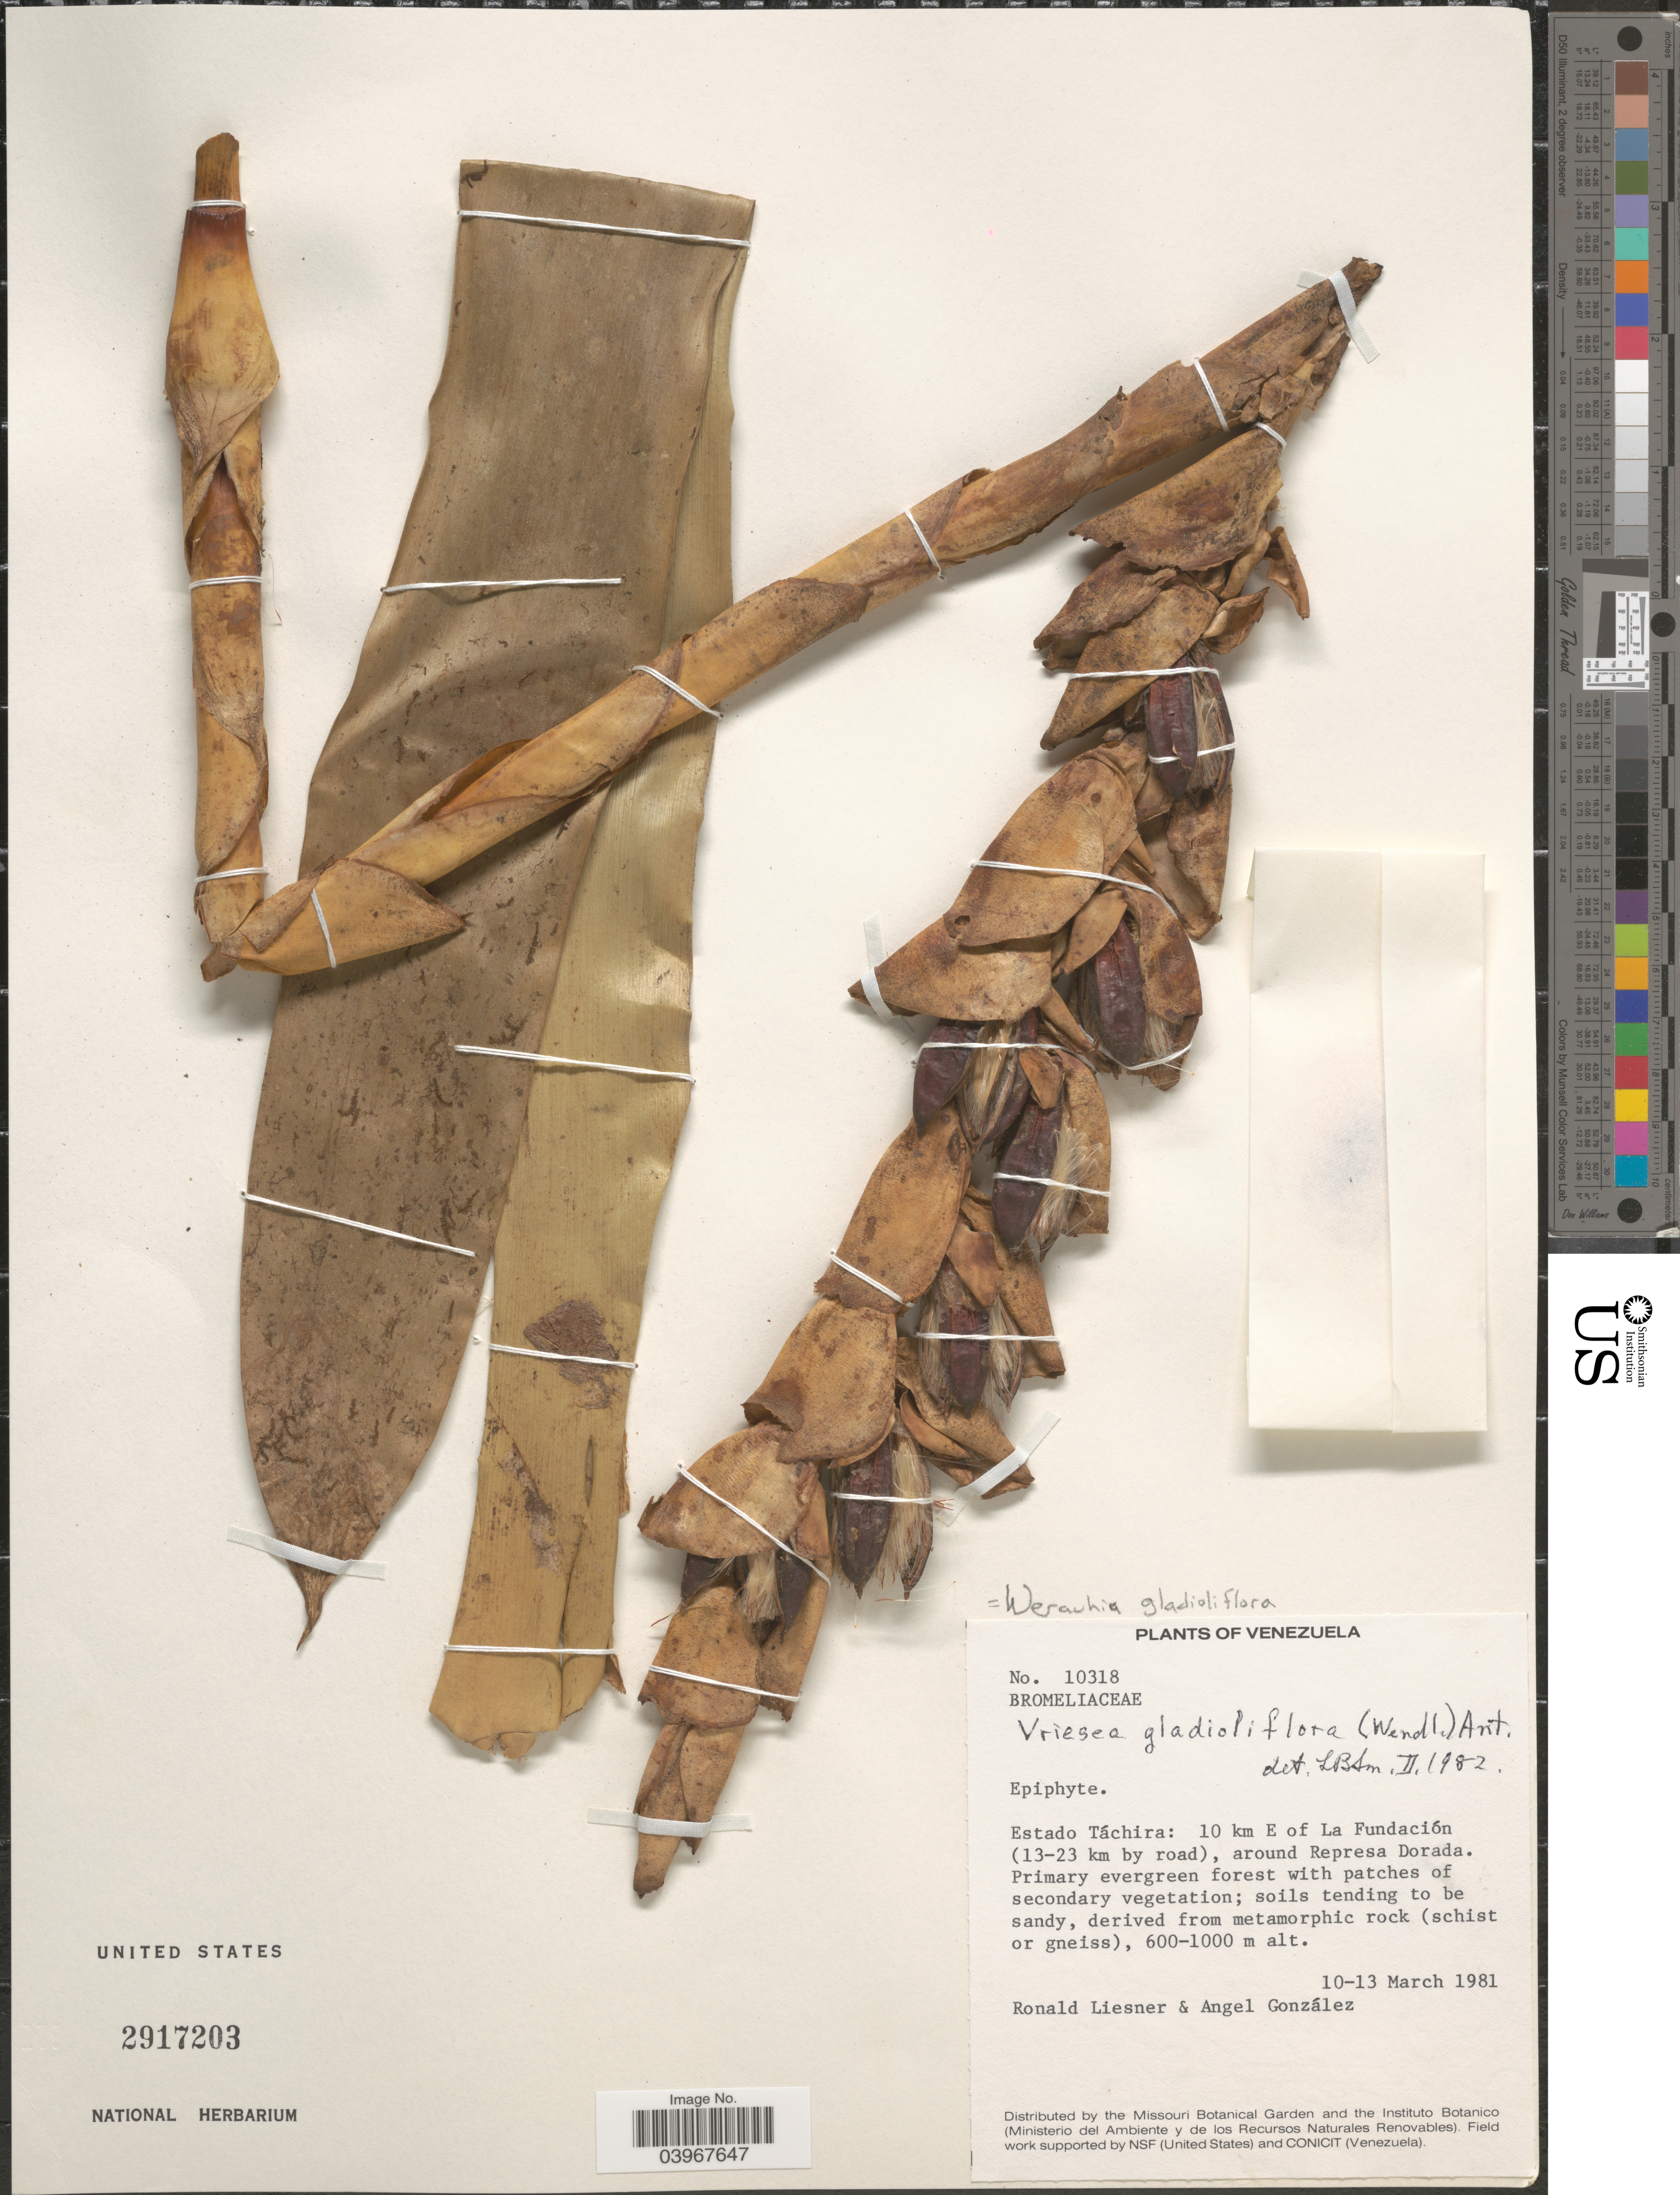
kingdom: Plantae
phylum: Tracheophyta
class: Liliopsida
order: Poales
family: Bromeliaceae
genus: Werauhia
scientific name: Werauhia gladioliflora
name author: (H. Wendl.) J.R. Grant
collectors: R. L. Liesner & A. C. González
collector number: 10318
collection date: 1981-03-10/1981-03-13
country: Venezuela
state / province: Tachira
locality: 10 km E of La Fundación (13-23 km by road), around Represa Dorada.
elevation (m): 600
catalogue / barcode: US 2917203